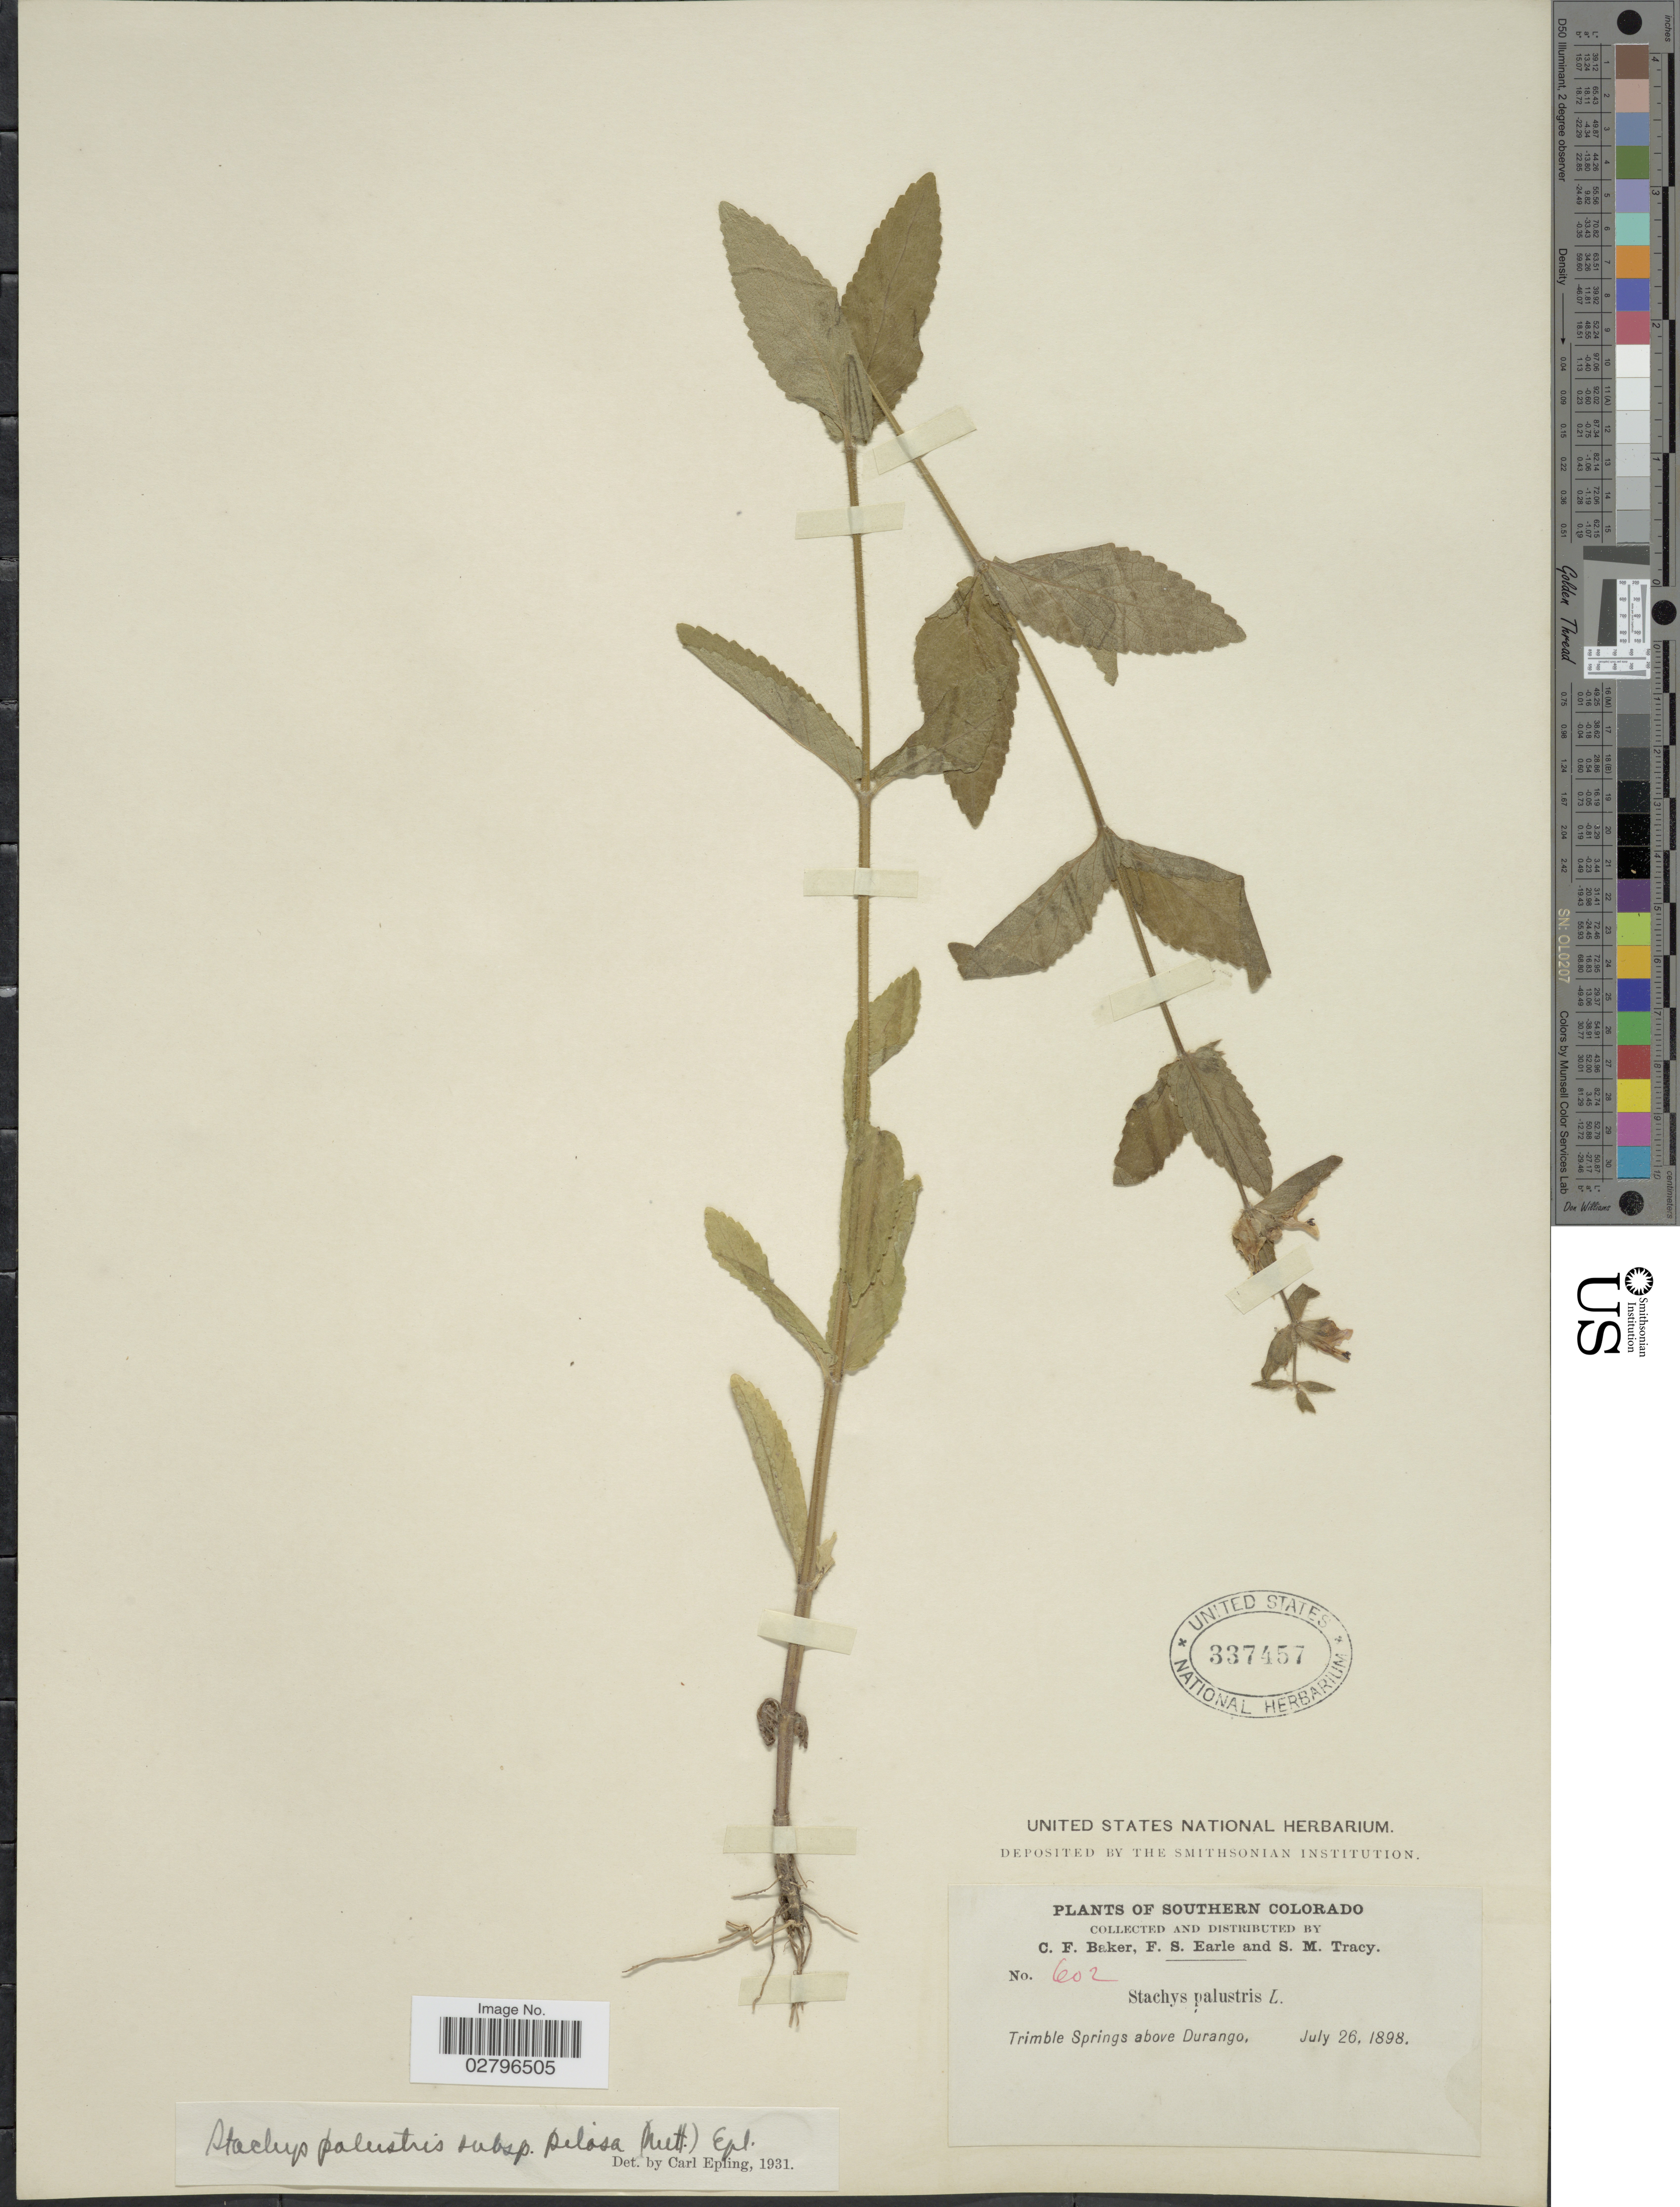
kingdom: Plantae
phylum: Tracheophyta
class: Magnoliopsida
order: Lamiales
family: Lamiaceae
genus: Stachys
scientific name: Stachys palustris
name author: L.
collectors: C. F. Baker, F. S. Earle & S. M. Tracy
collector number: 602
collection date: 1898-07-26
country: United States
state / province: Colorado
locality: Southern Colorado. Trimble Springs above Durango.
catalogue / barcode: US 337457